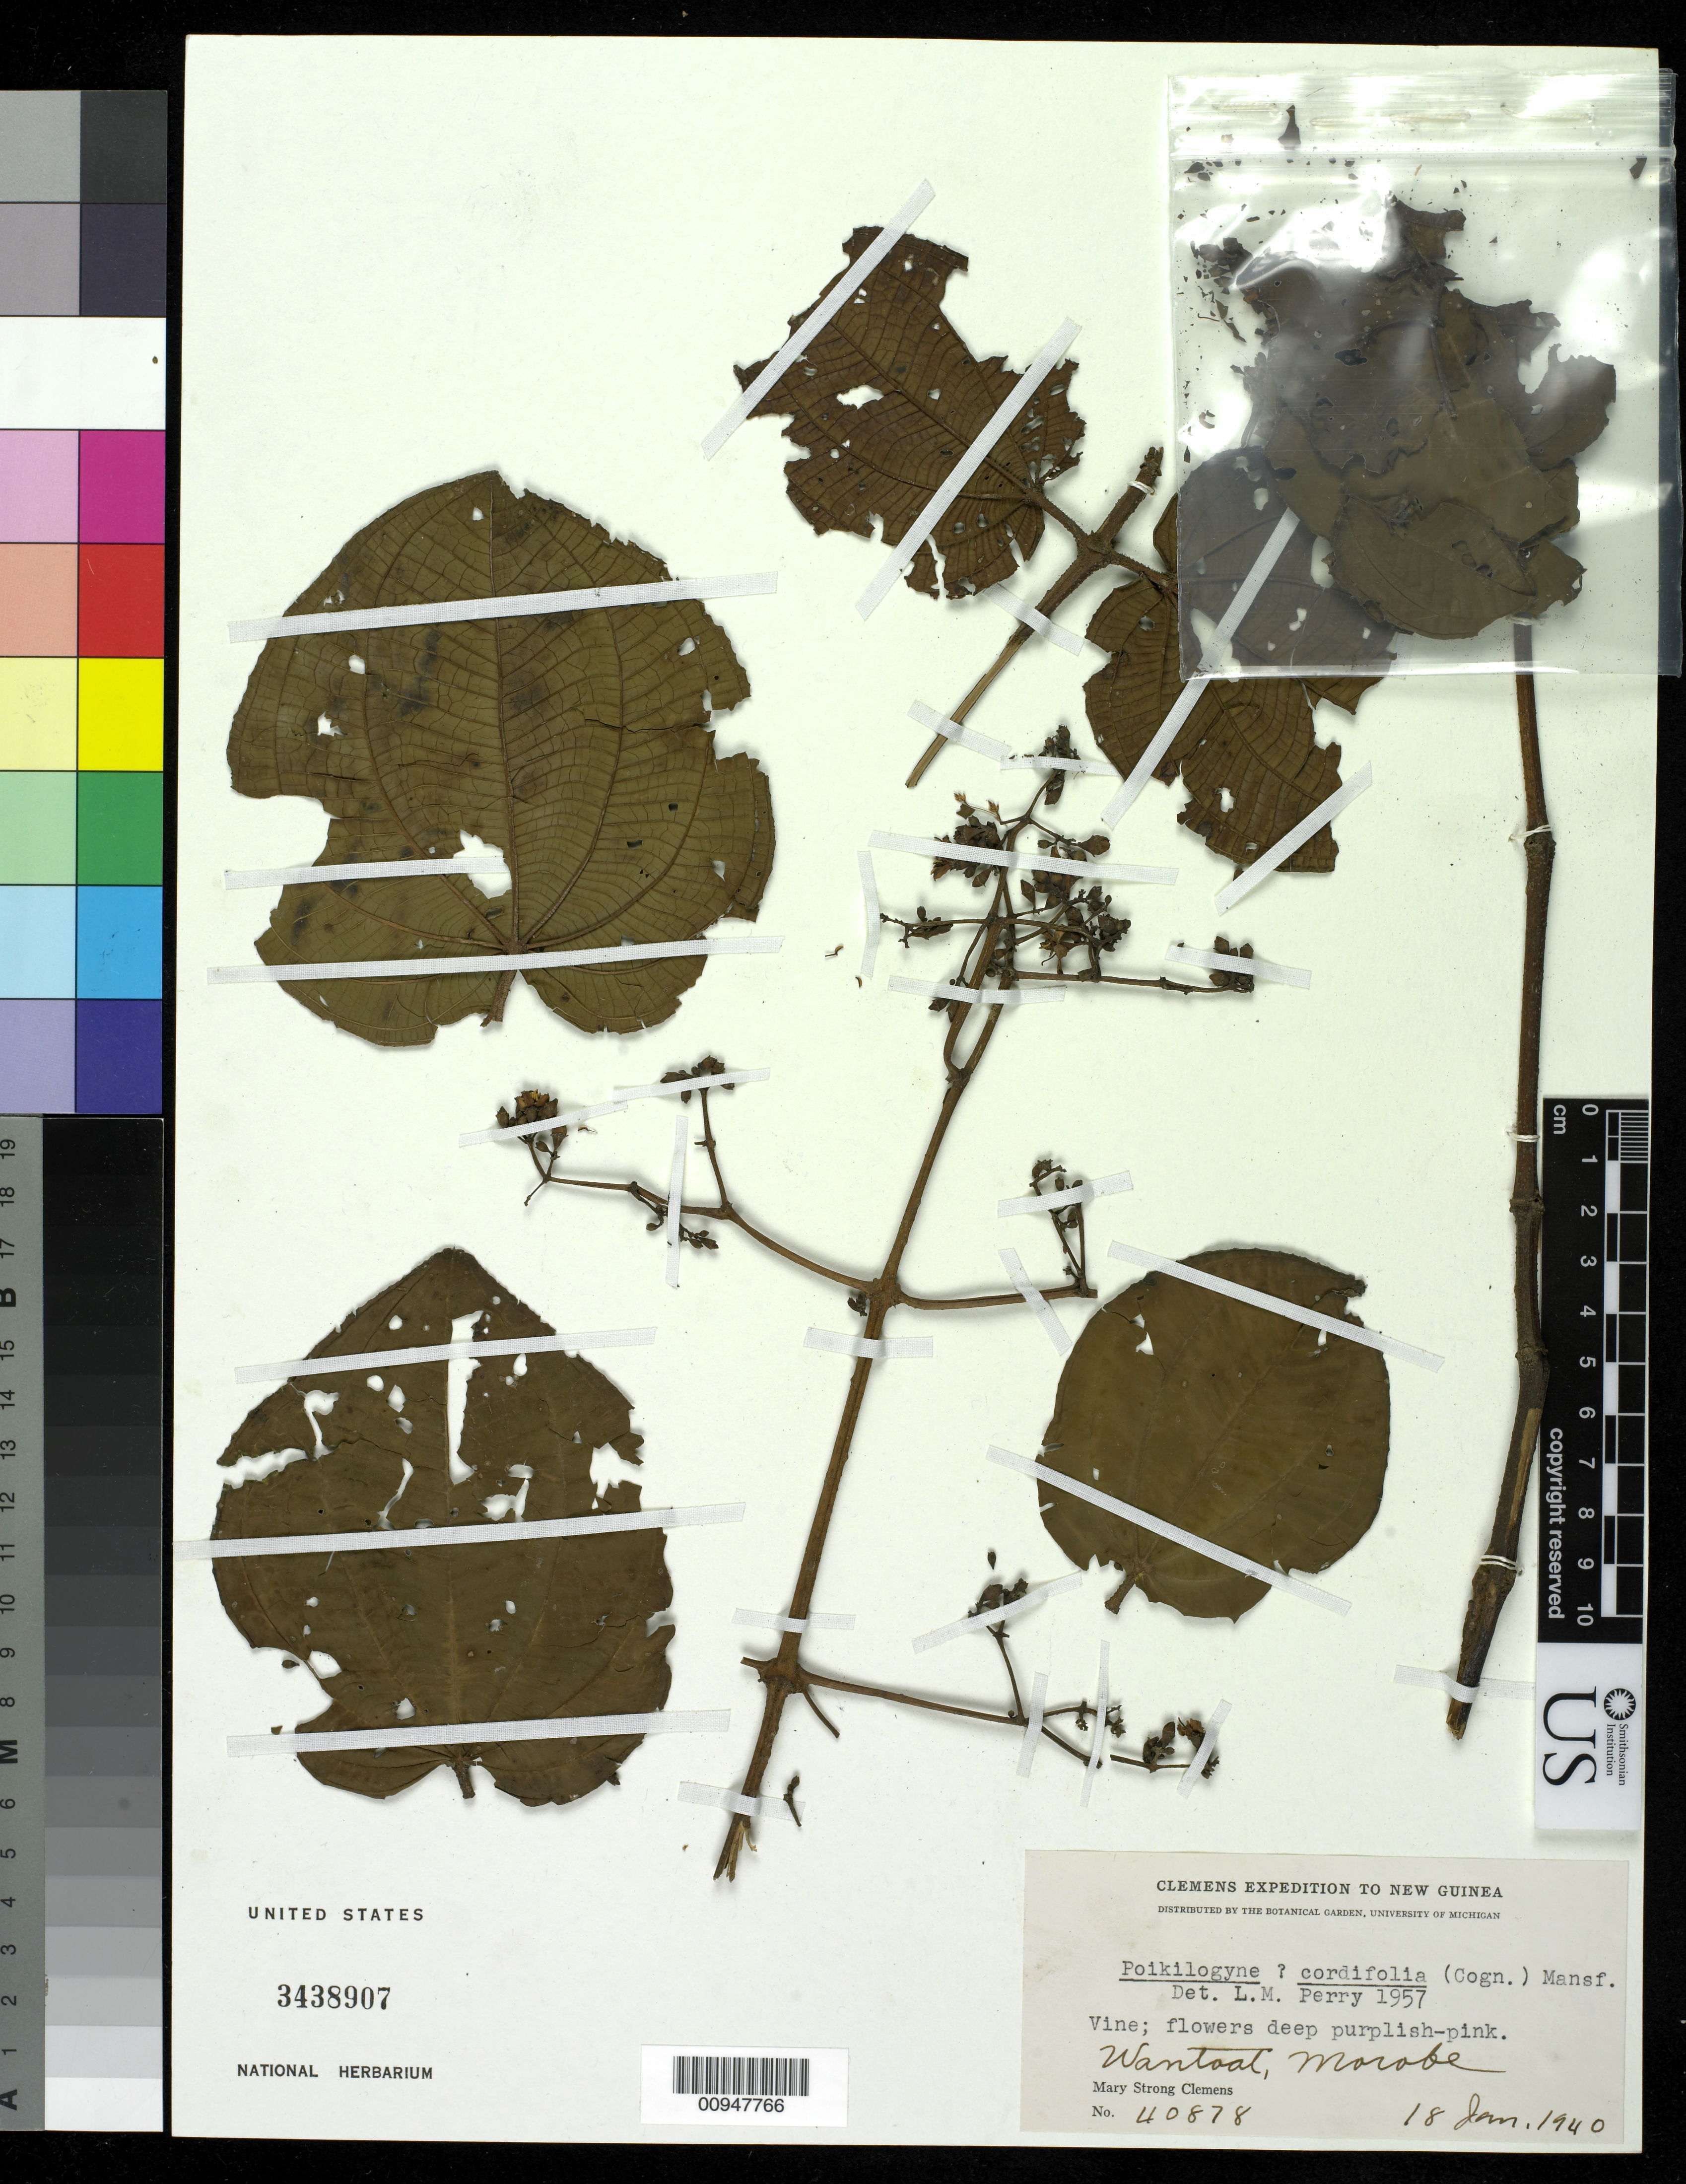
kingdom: Plantae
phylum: Tracheophyta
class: Magnoliopsida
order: Myrtales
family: Melastomataceae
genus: Poikilogyne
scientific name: Poikilogyne cordifolia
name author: Mansf.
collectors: M. S. Clemens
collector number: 40878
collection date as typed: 18 Jan 1940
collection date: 1940-01-18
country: Papua New Guinea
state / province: Morobe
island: New Guinea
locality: Wantaal, Morabe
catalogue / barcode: US 3438907